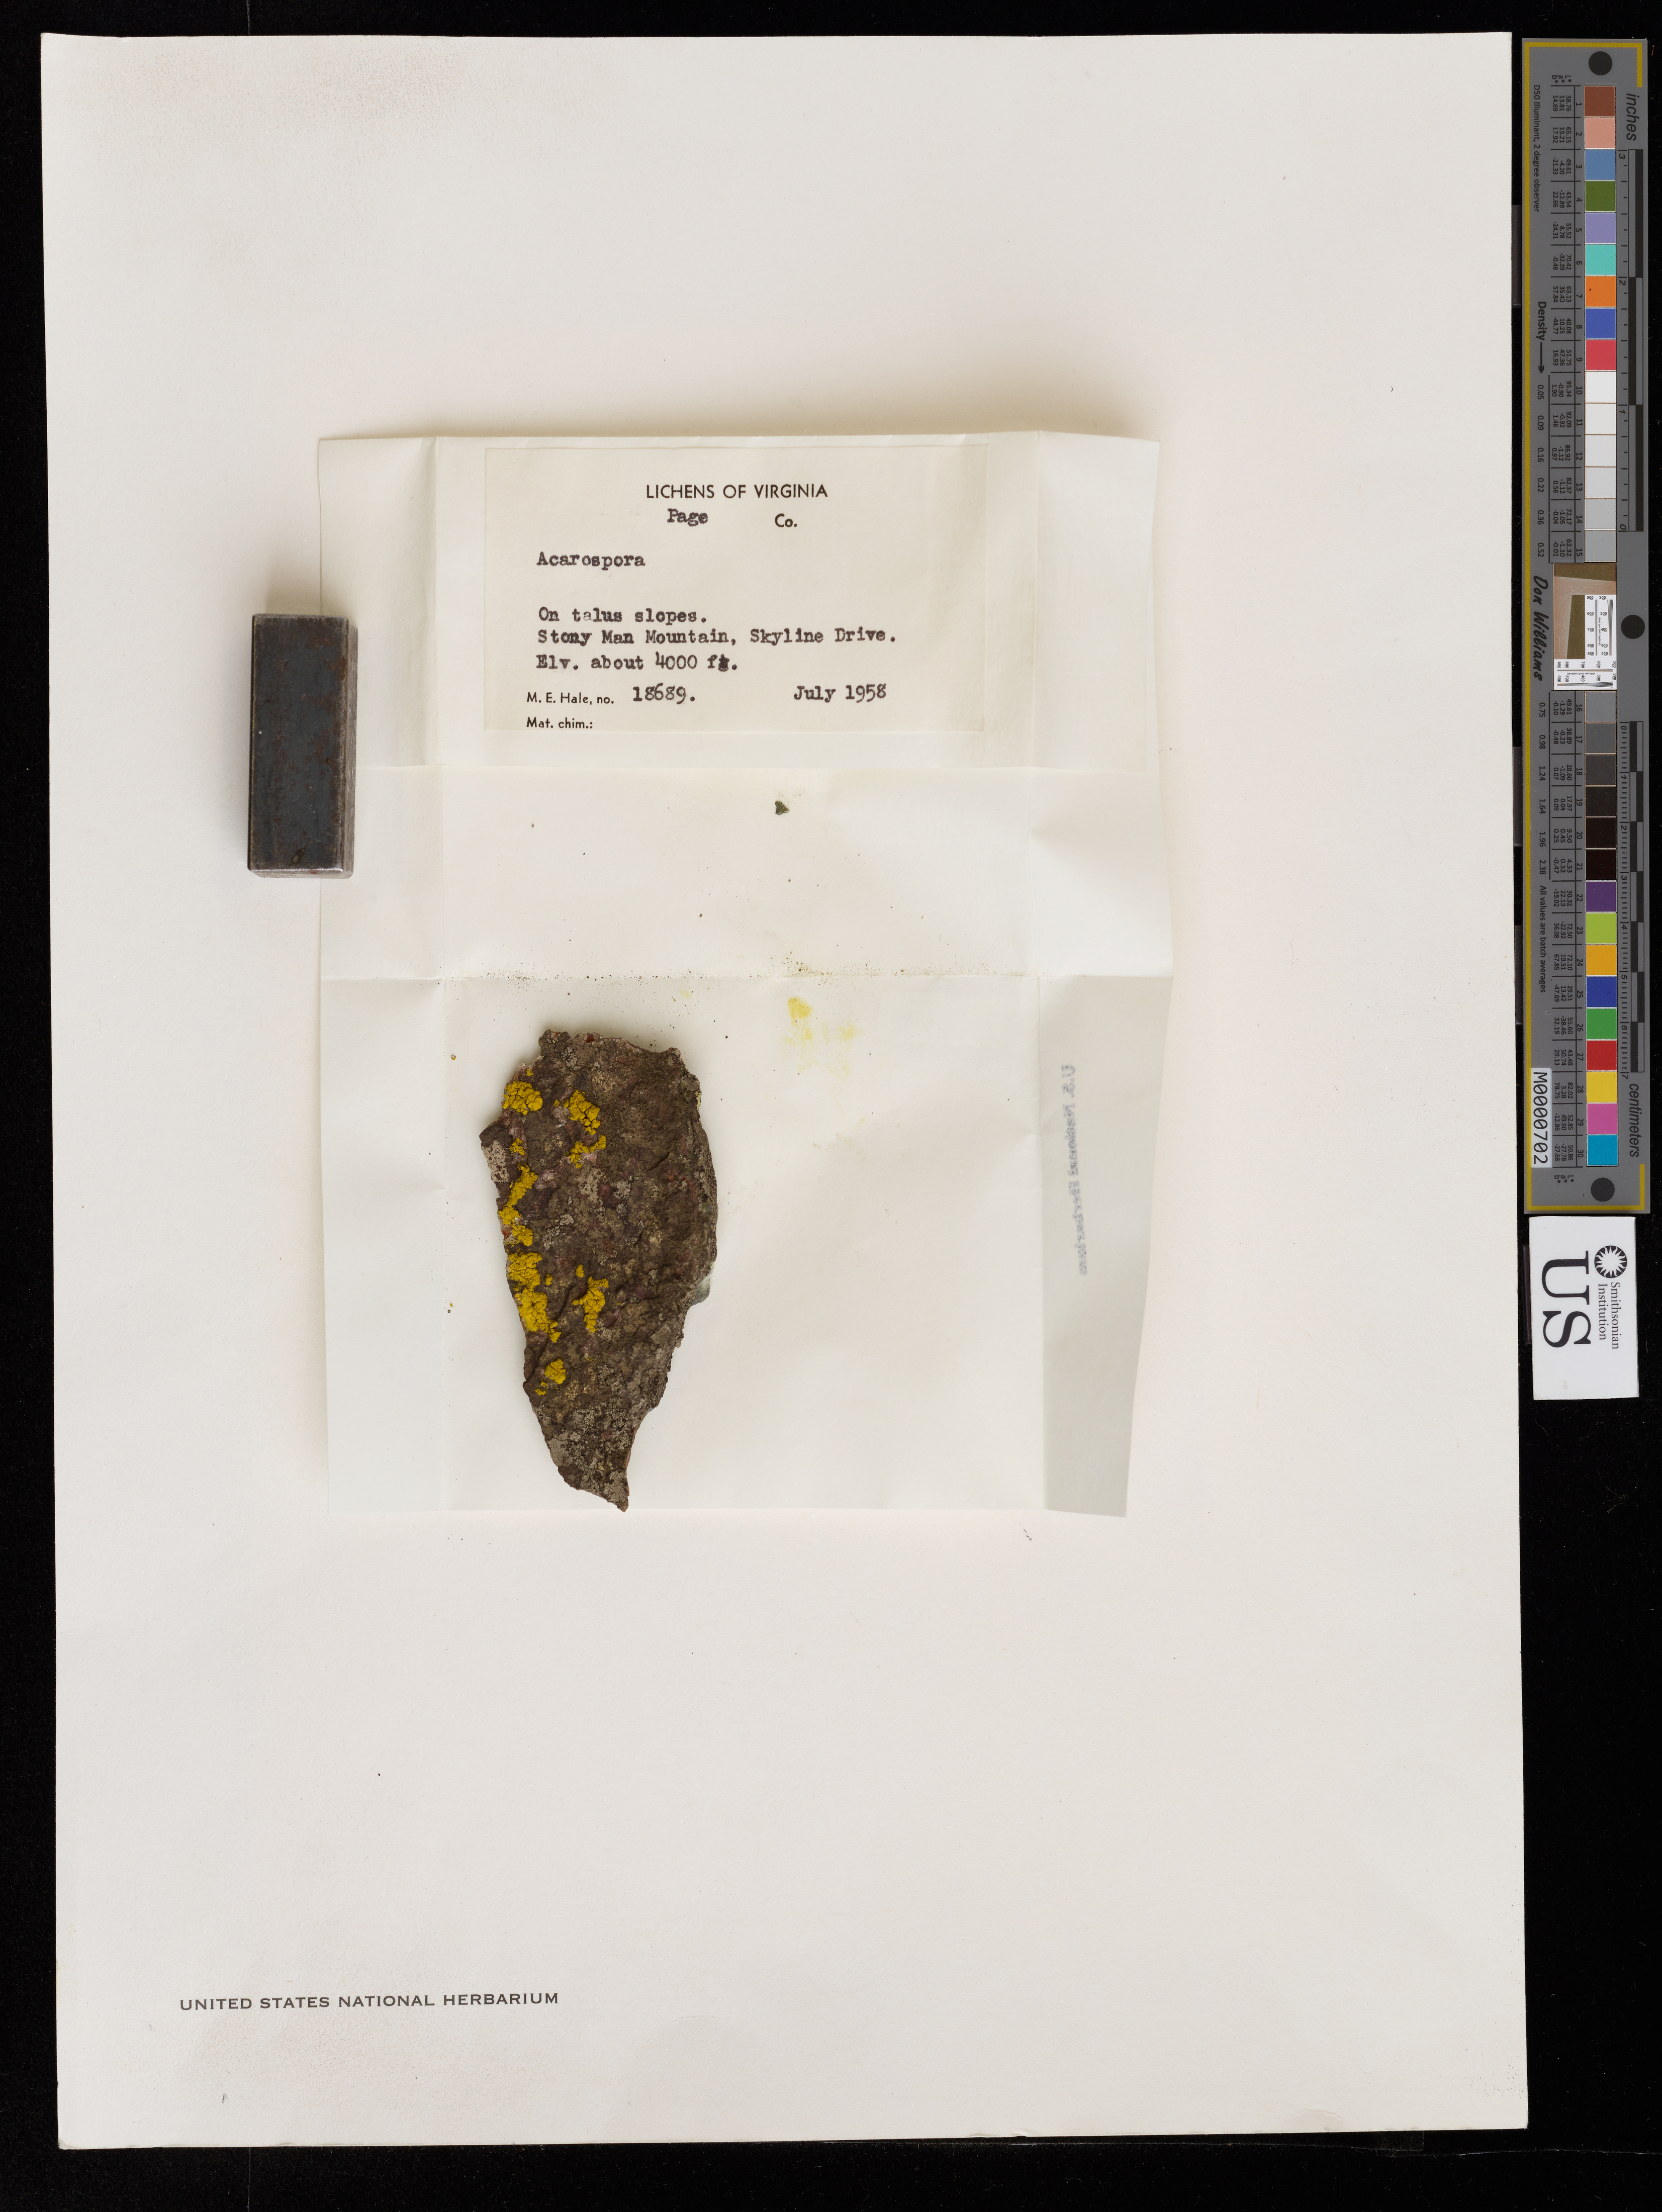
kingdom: Fungi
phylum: Ascomycota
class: Arthoniomycetes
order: Arthoniales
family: Chrysotrichaceae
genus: Chrysothrix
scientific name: Chrysothrix sp.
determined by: Medeiros, Ian D., Peter Buck Postdoctoral Fellow (US), Smithsonian Institution - National Museum of Natural History (UNITED STATES)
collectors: M. Hale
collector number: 18689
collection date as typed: Jul 1958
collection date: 1958-07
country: United States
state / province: Virginia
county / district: Page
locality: Stony man mtn. Skyline Drive